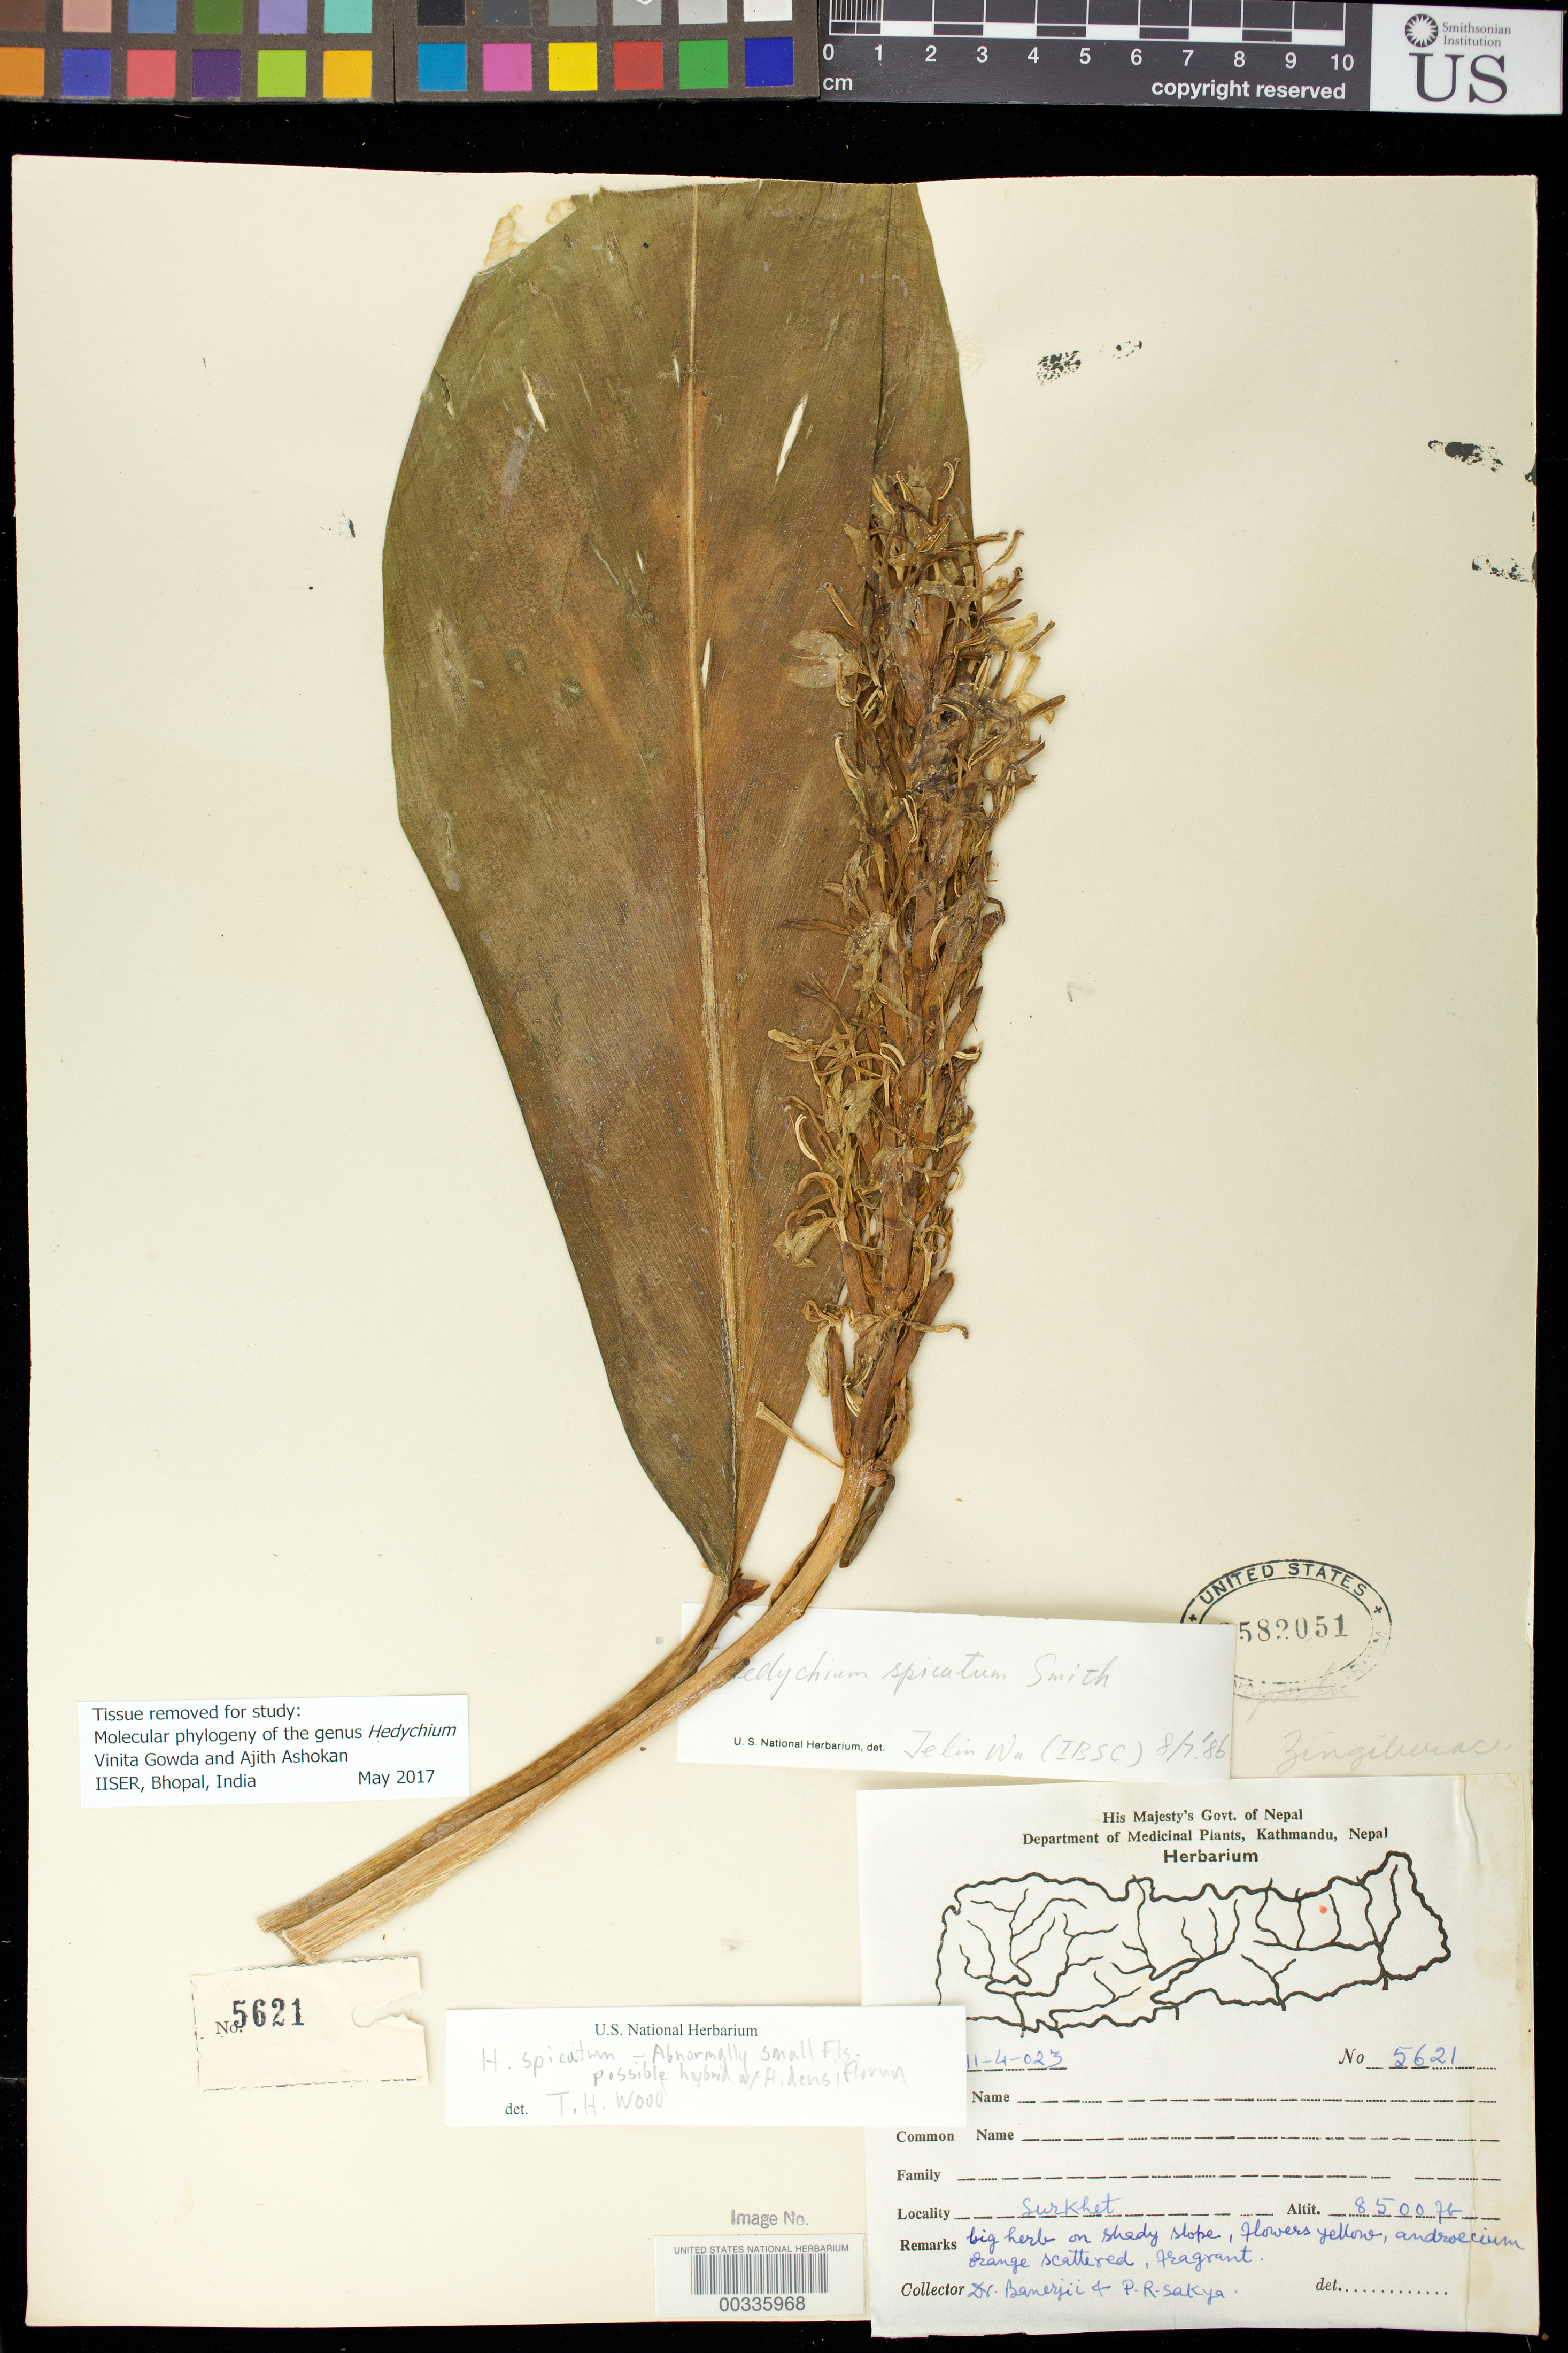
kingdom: Plantae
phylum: Tracheophyta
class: Liliopsida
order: Zingiberales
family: Zingiberaceae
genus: Hedychium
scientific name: Hedychium spicatum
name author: Buch.-Ham. ex Sm.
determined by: Wu, Te-Ling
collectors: -. Banerjee & P. Sakya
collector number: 5621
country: Nepal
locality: Surkhet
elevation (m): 2591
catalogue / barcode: US 2582051